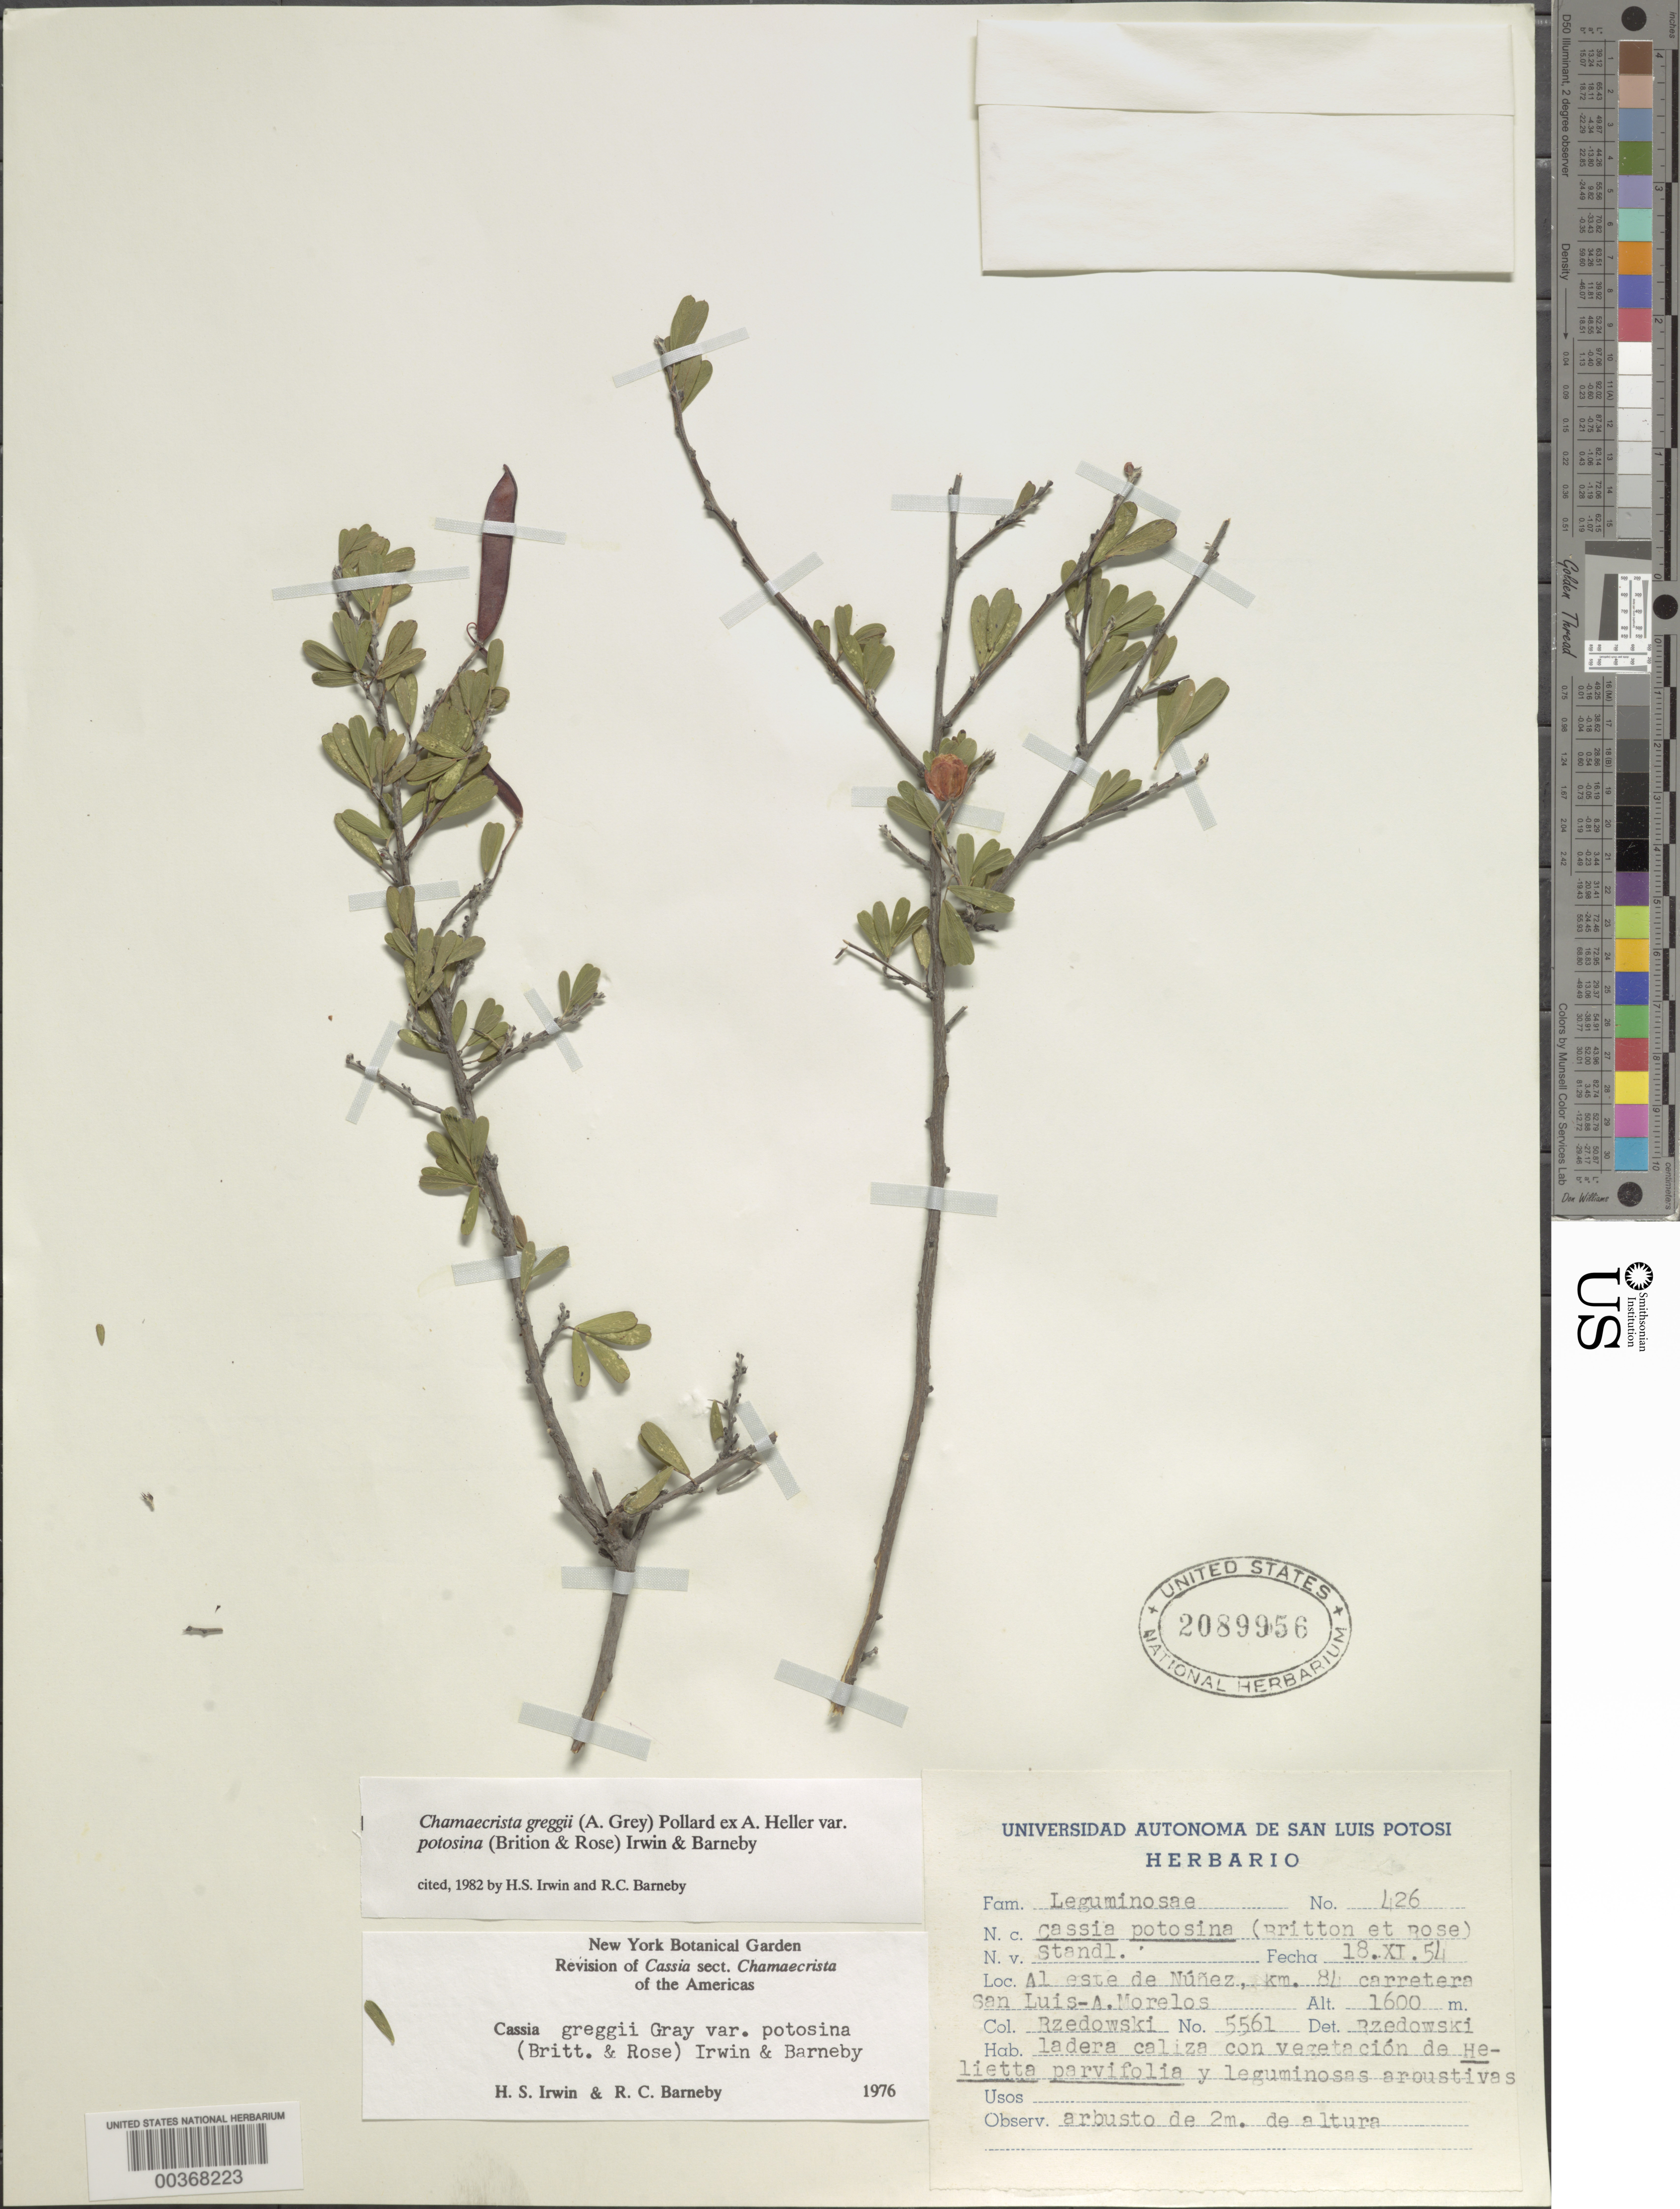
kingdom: Plantae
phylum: Tracheophyta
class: Magnoliopsida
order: Fabales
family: Fabaceae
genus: Chamaecrista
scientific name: Chamaecrista greggii var. potosina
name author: (Britton & Rose) H.S. Irwin ex Barneby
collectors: J. Rzedowski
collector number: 5561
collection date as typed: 18 Nov 1954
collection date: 1954-11-18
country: Mexico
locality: Al E de Nunez, km 84 carretera San Luis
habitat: Ladera caliza con vegetacion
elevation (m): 1600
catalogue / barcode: US 2089956